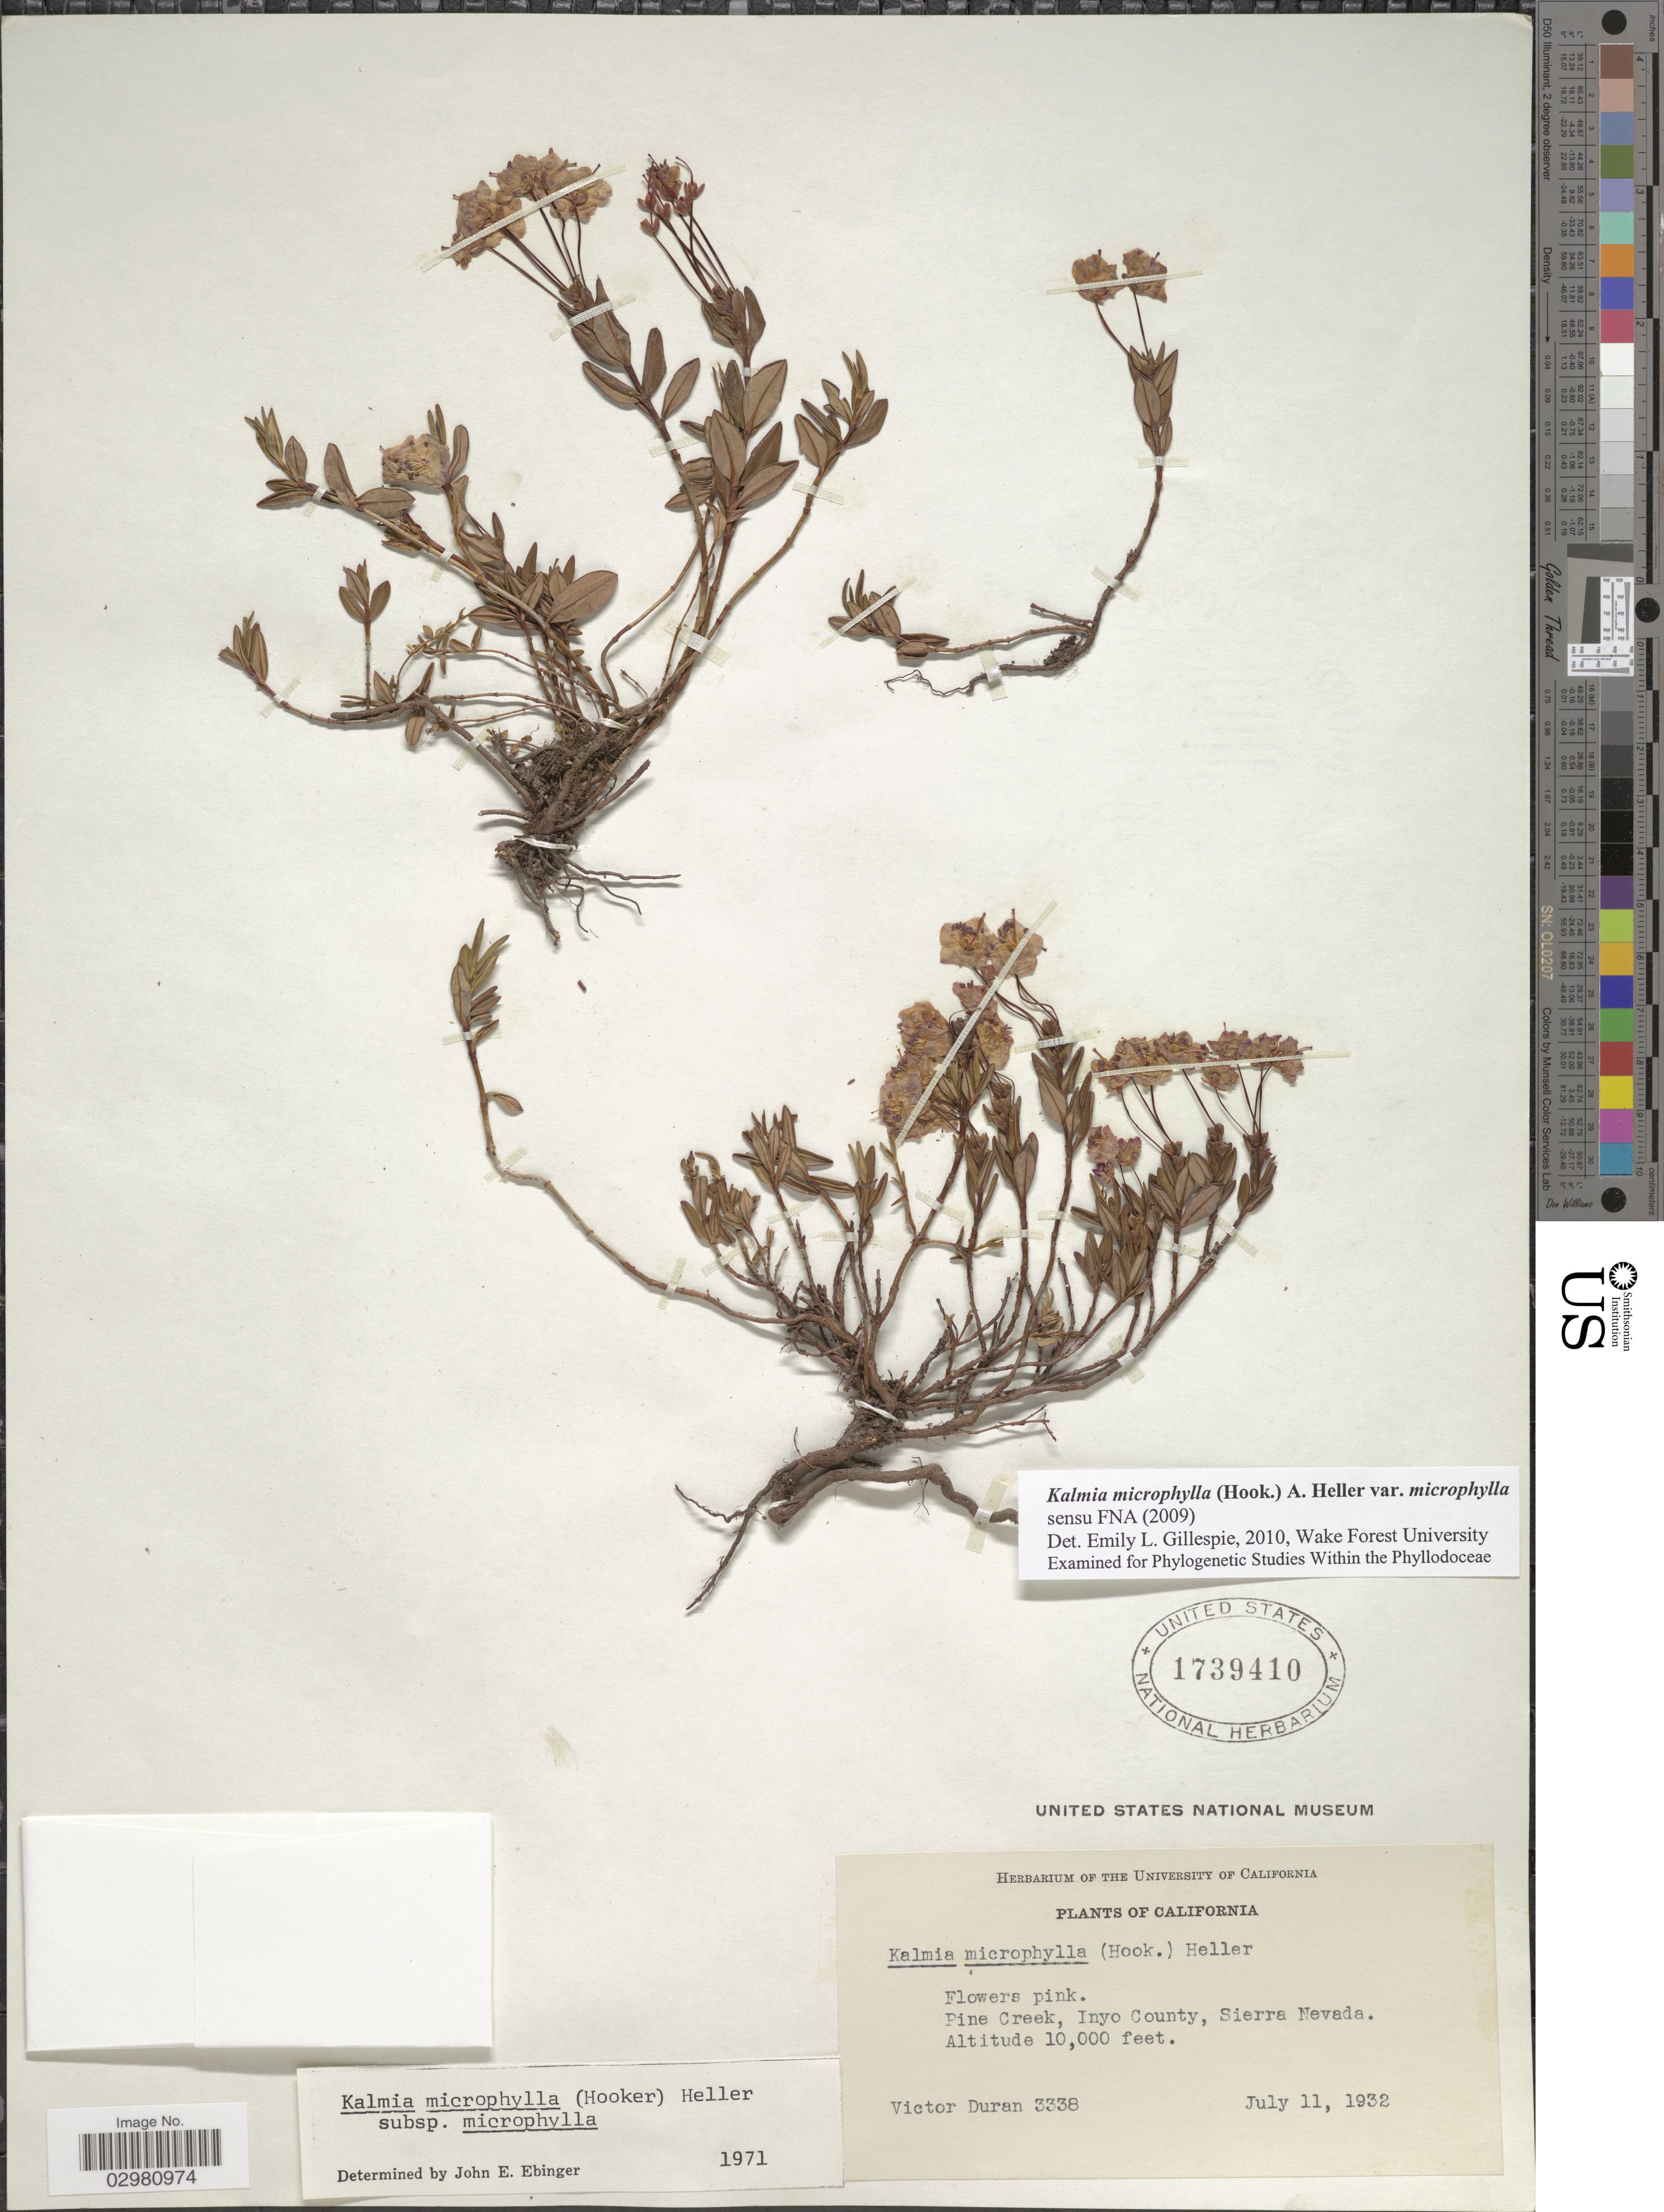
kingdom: Plantae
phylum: Tracheophyta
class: Magnoliopsida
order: Ericales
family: Ericaceae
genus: Kalmia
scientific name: Kalmia microphylla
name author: (Hook.) A. Heller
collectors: V. Duran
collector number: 3338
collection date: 1932-07-11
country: United States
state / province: California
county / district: Inyo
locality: Pine Creek, Inyo County, Sierra Nevada.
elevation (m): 3048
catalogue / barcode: US 1739410